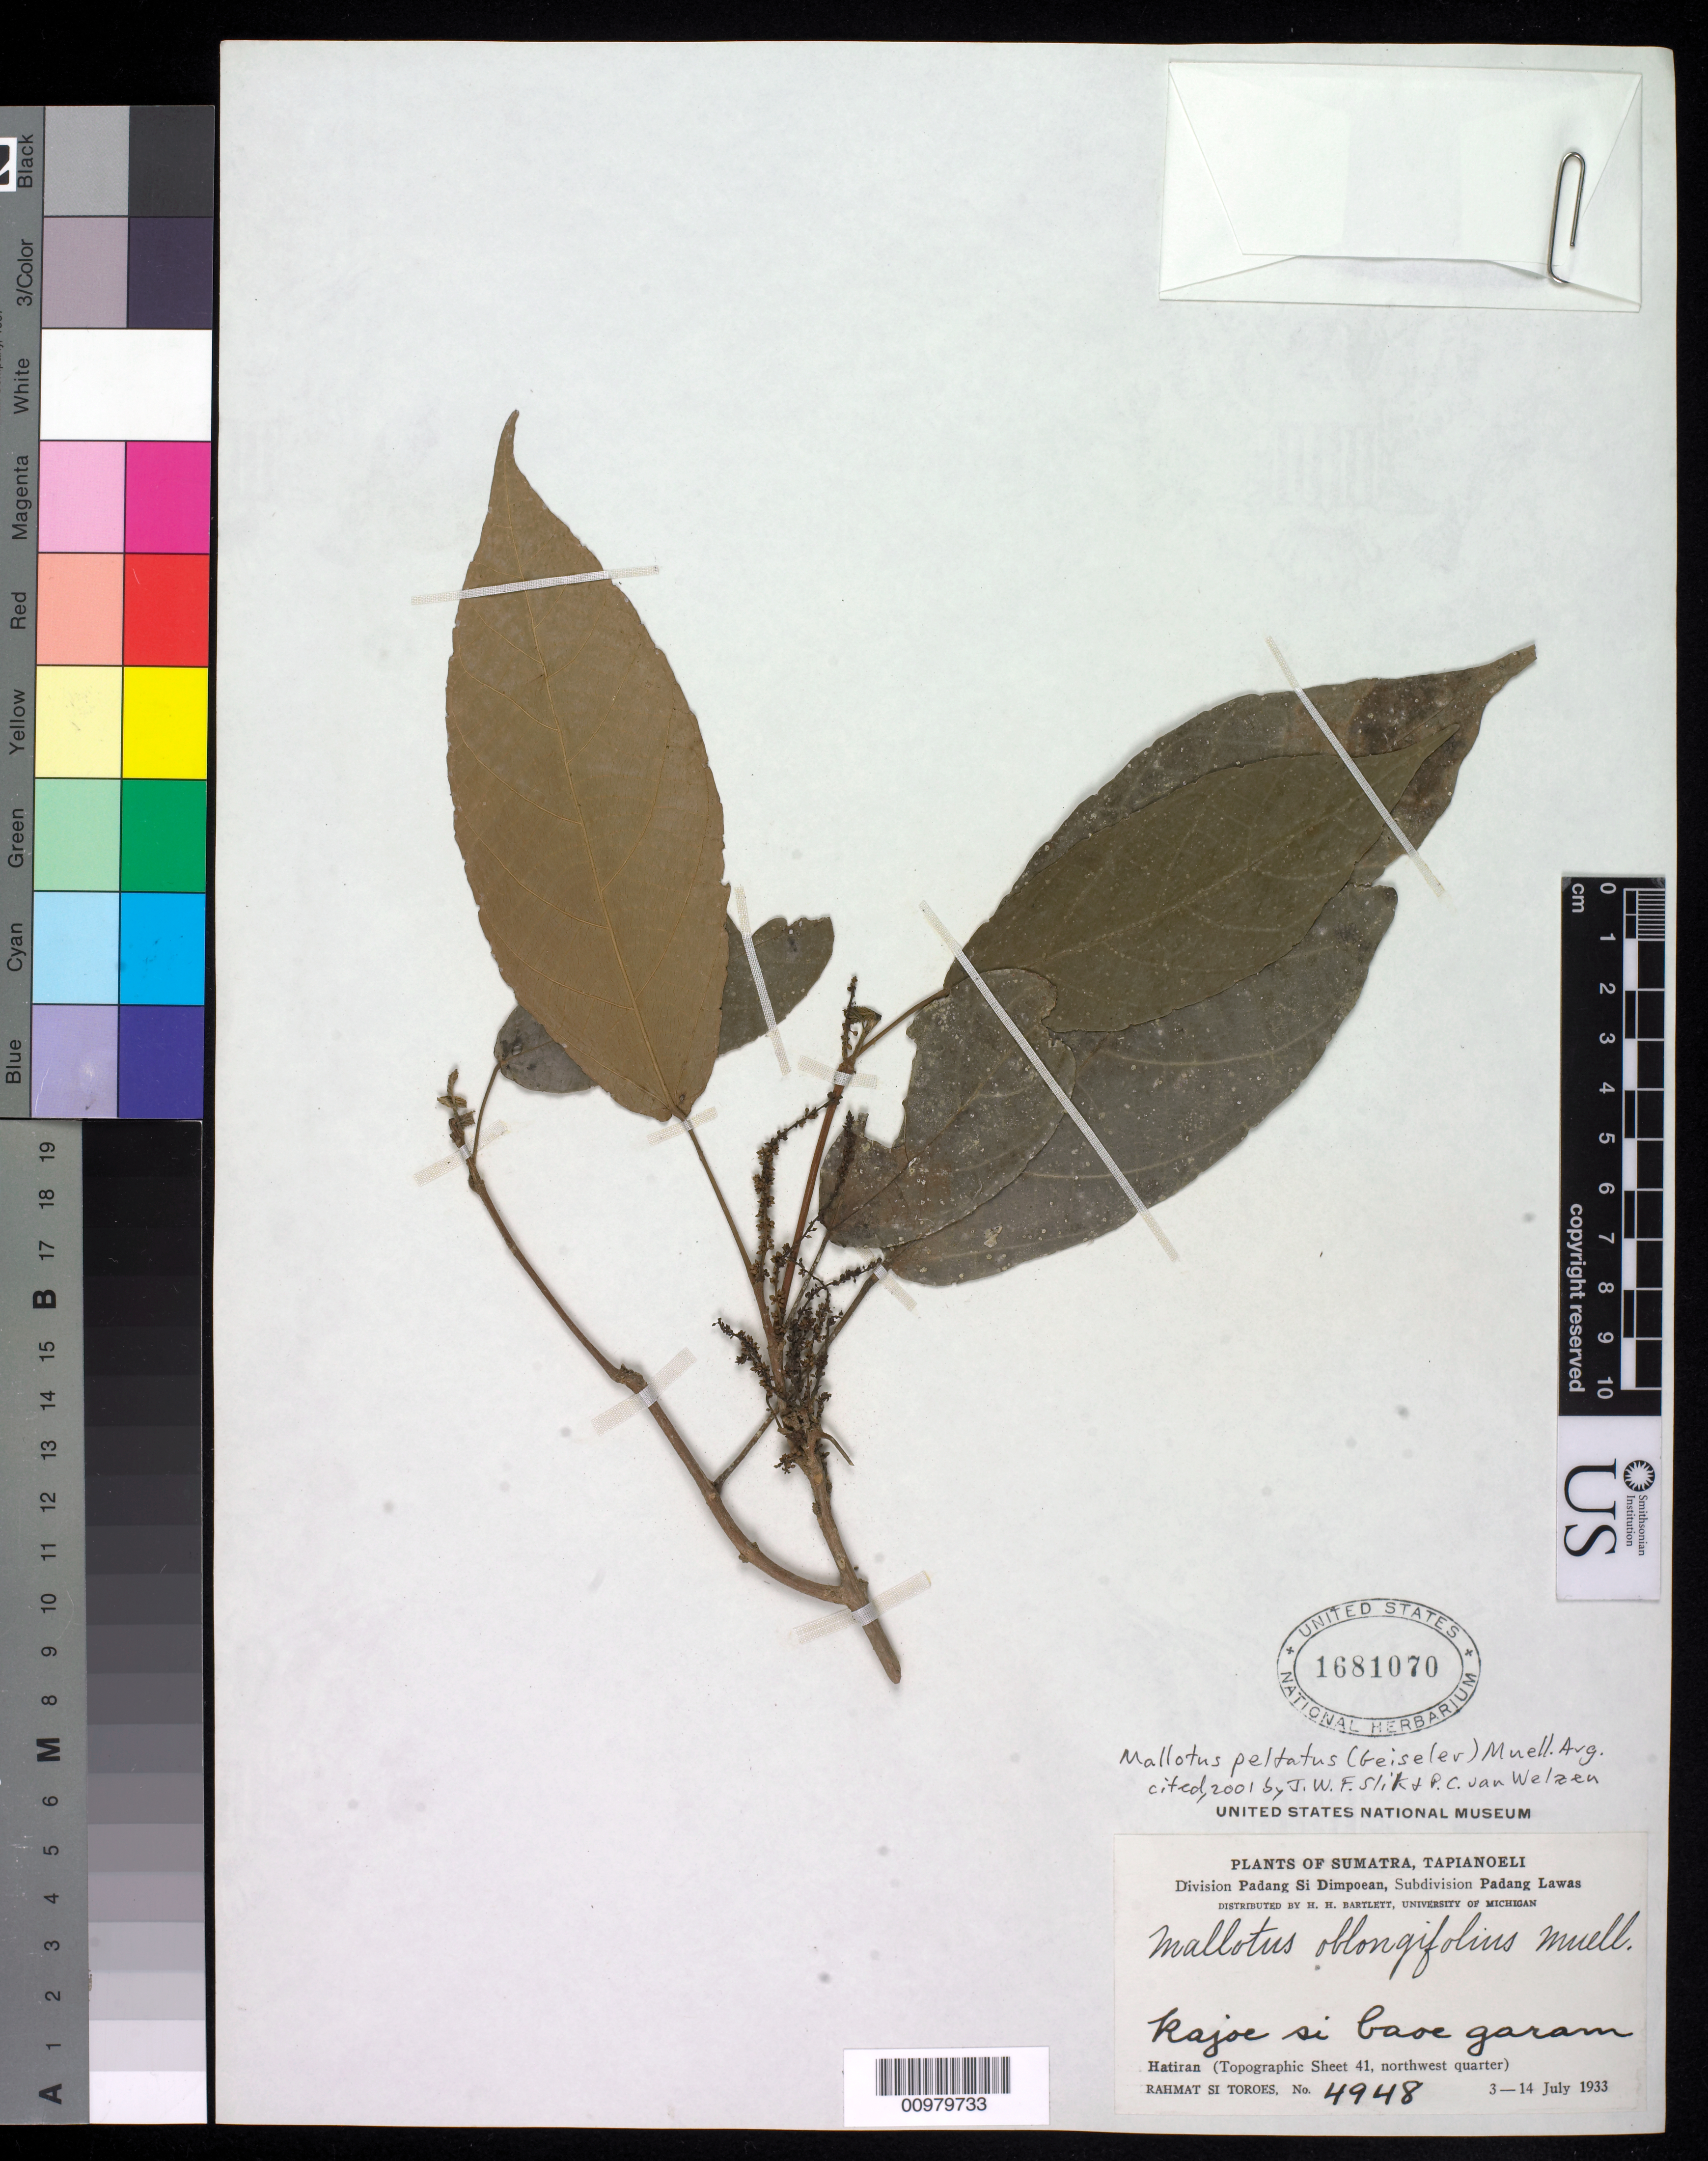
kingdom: Plantae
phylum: Tracheophyta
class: Magnoliopsida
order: Malpighiales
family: Euphorbiaceae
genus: Mallotus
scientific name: Mallotus peltatus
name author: (Geiseler) Müll. Arg.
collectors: Rahmat Si Boeea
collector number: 4948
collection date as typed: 03 Jul 1933 to 14 Jul 1933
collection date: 1933-07-03/1933-07-14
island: Island Unknown or uncertain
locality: Topographic Sheet 41, northwest quarter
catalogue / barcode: US 1681070